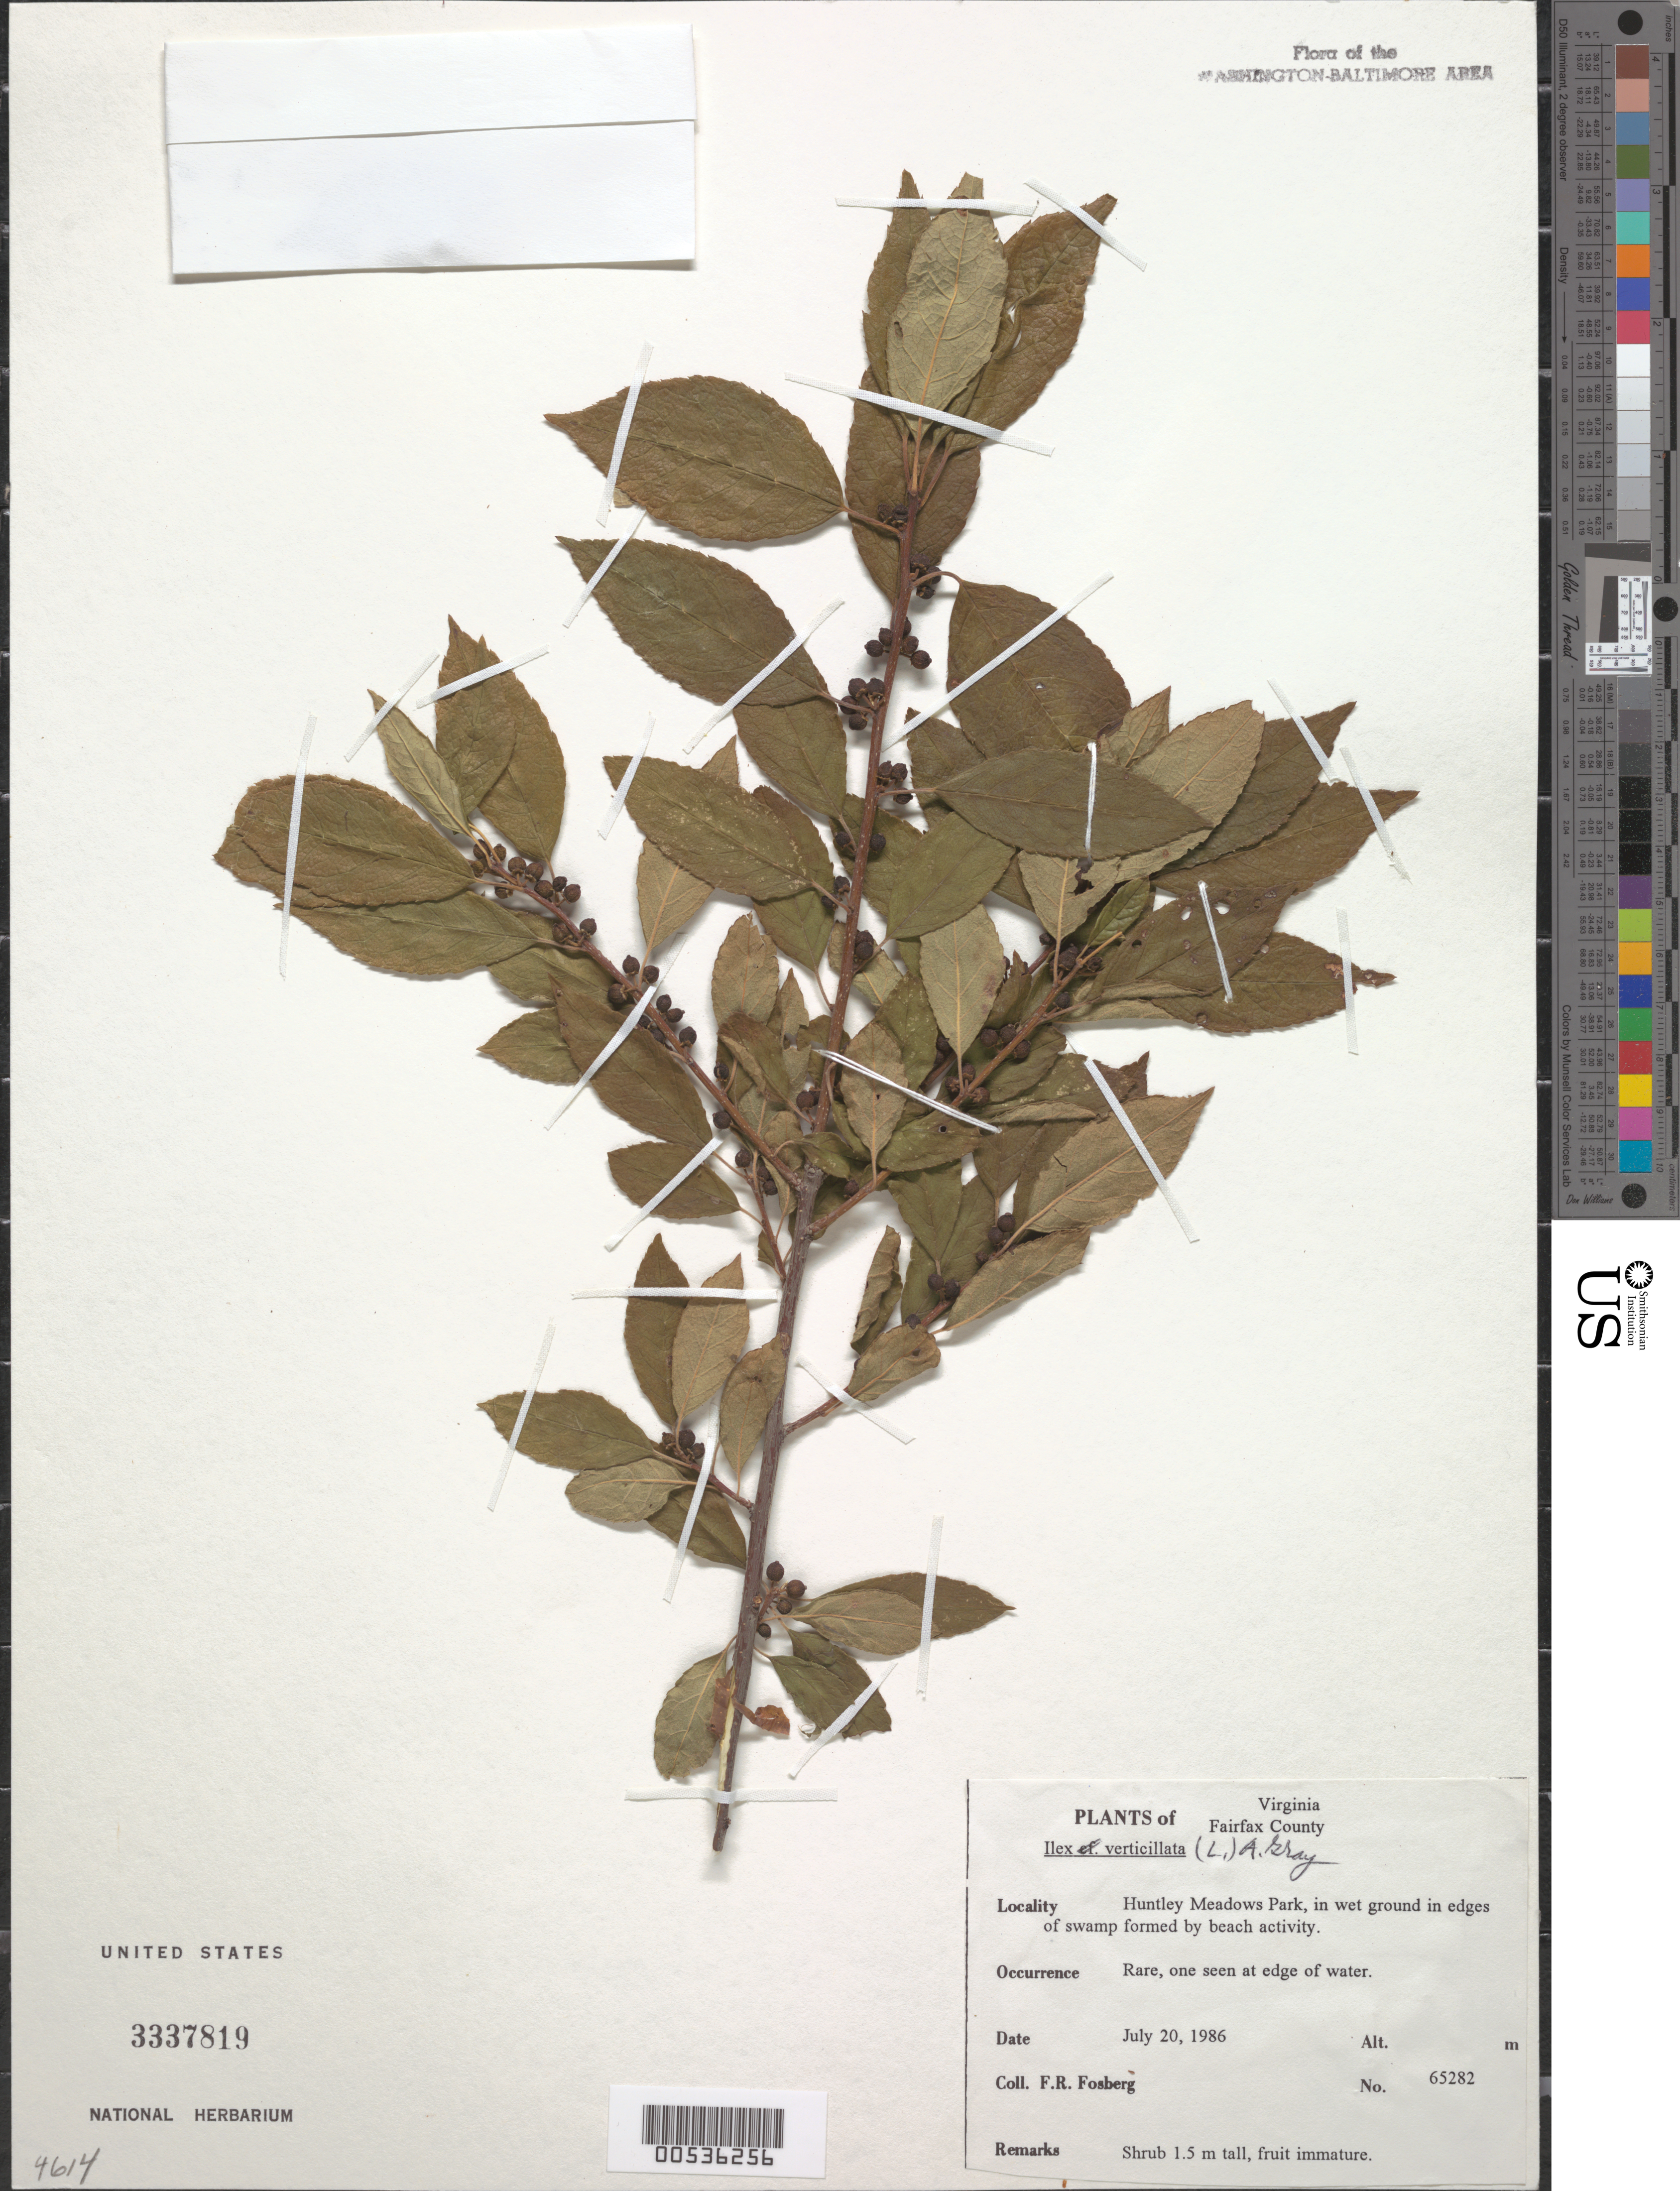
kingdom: Plantae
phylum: Tracheophyta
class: Magnoliopsida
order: Aquifoliales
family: Aquifoliaceae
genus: Ilex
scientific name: Ilex verticillata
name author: (L.) A. Gray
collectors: F. R. Fosberg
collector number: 65282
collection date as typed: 20 Jul 1986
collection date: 1986-07-20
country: United States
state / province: Virginia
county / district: Fairfax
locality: Huntley Meadows Park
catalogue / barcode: US 3337819